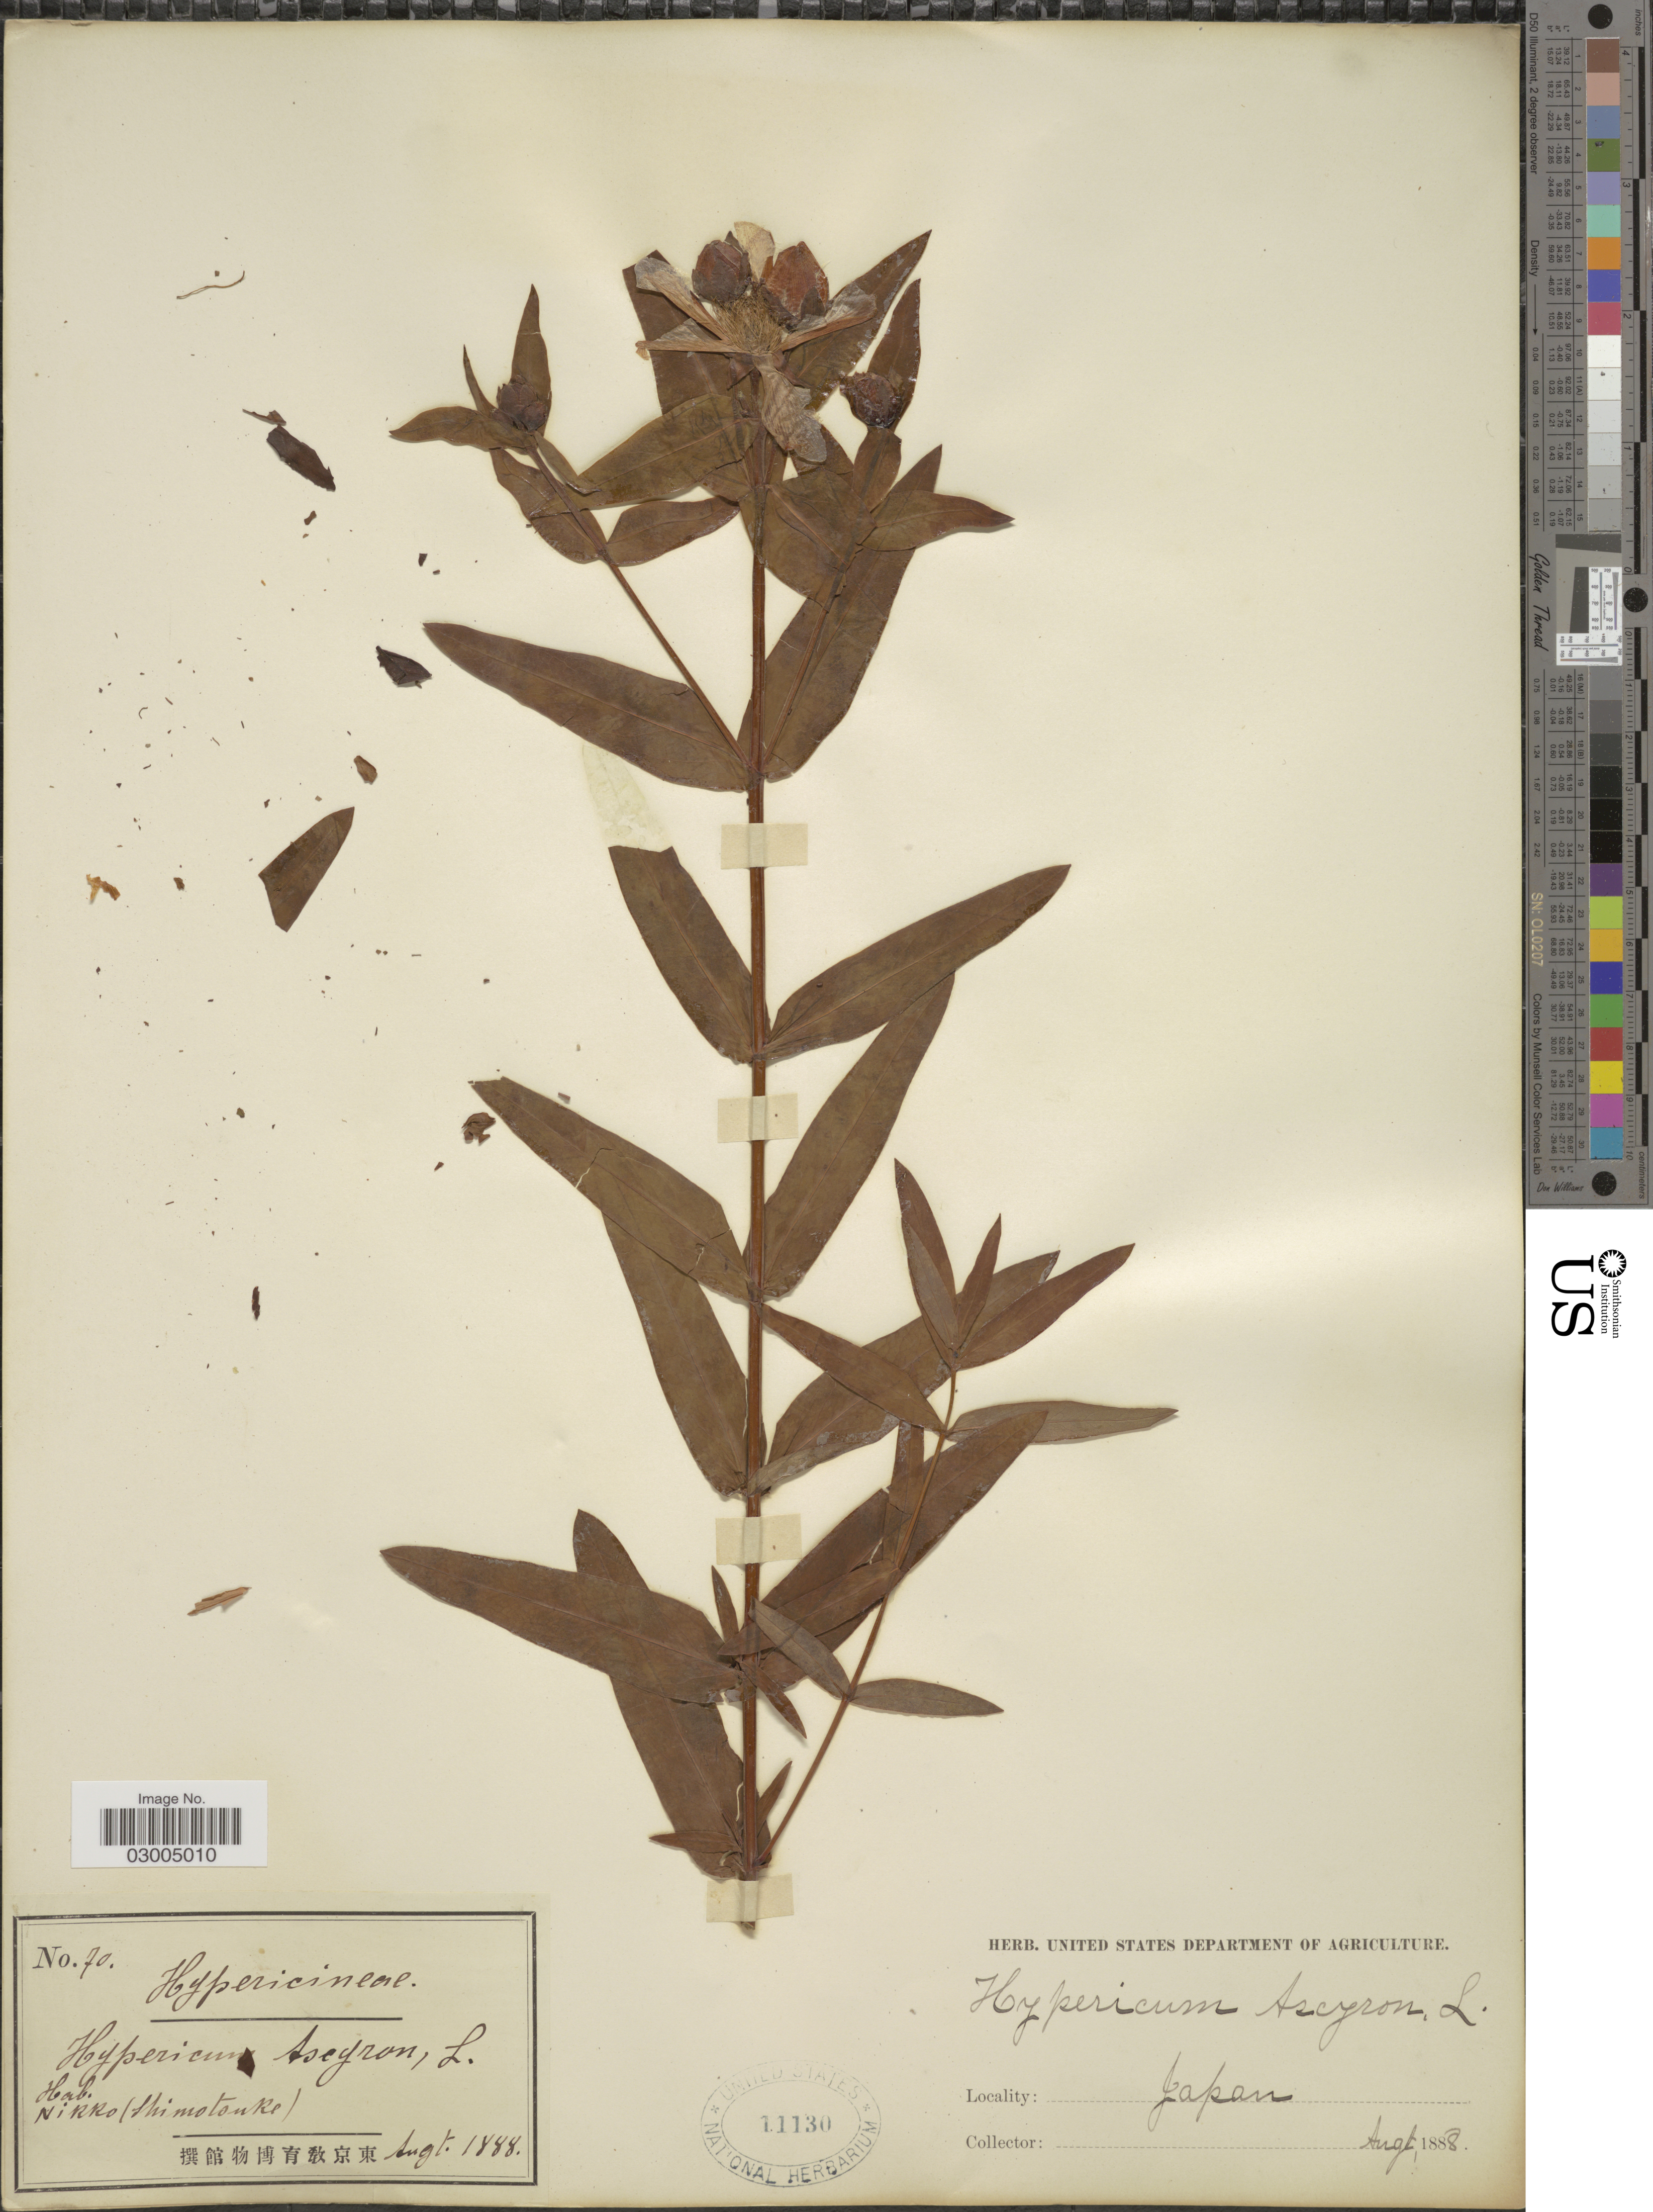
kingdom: Plantae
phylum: Tracheophyta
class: Magnoliopsida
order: Malpighiales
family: Hypericaceae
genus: Hypericum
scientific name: Hypericum ascyron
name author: L.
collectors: Facchini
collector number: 70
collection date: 1888-08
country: Japan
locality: Nikko (Shimotsuke).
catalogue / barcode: US 11130